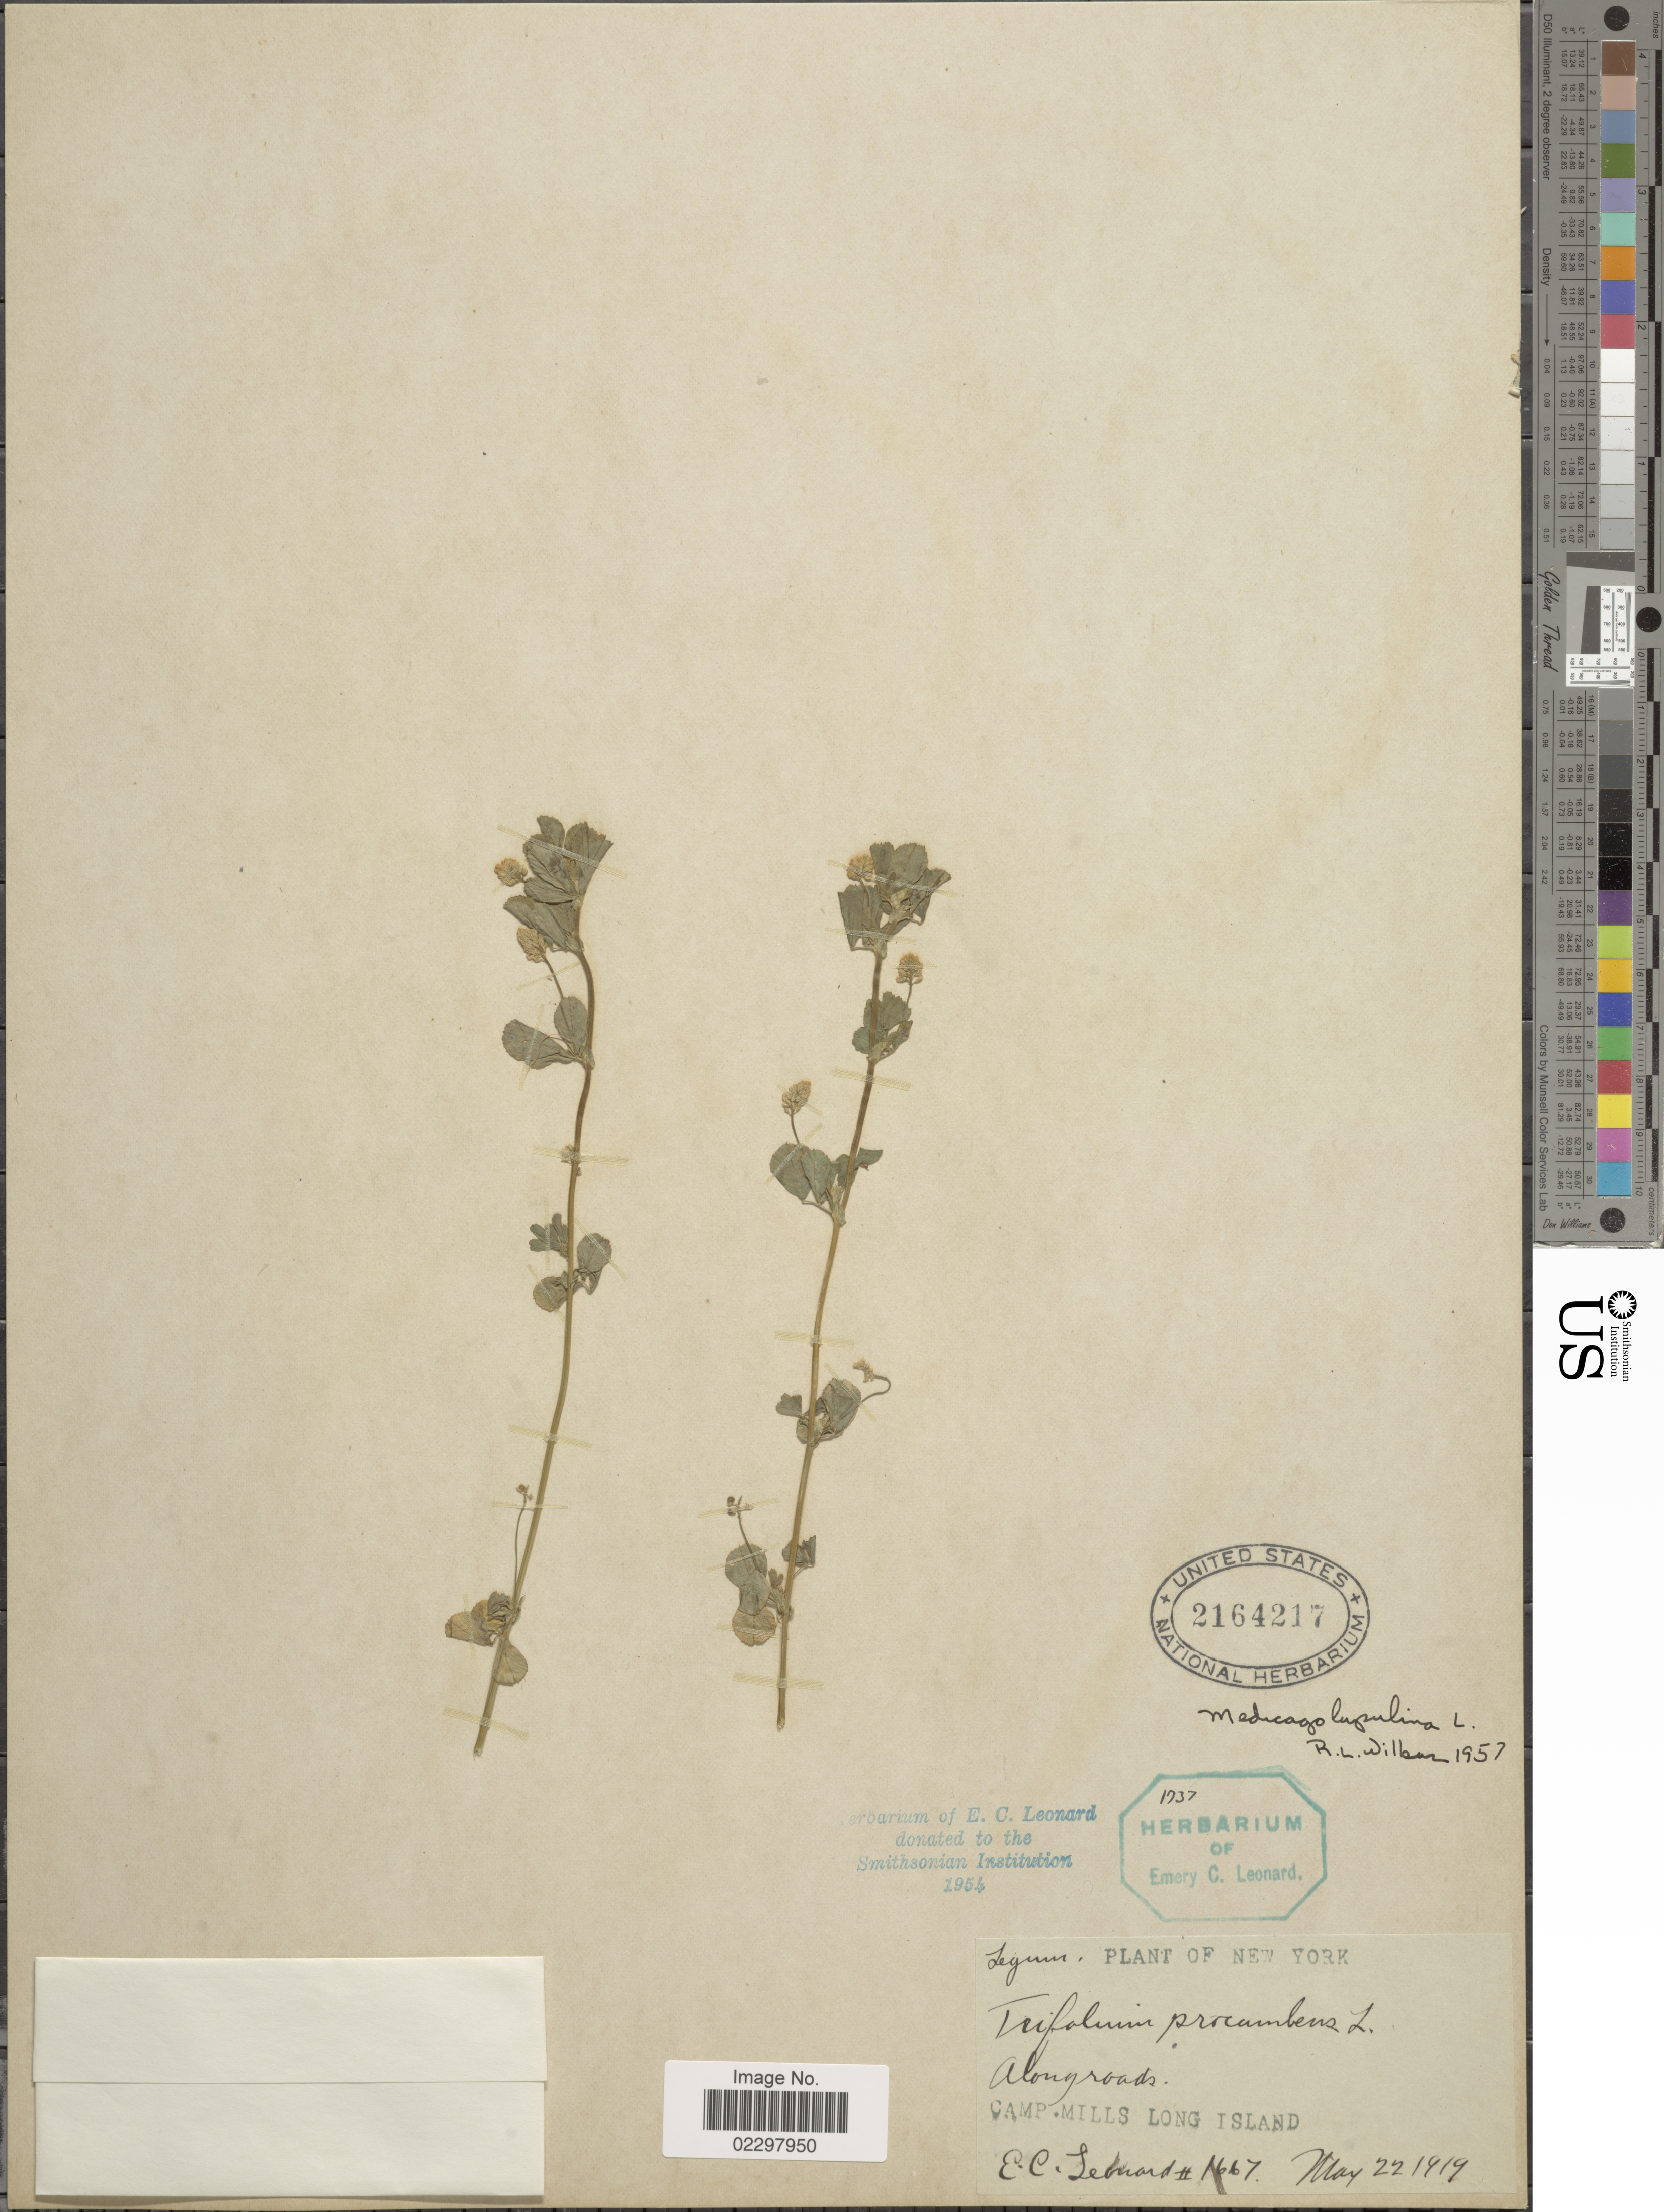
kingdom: Plantae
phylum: Tracheophyta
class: Magnoliopsida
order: Fabales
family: Fabaceae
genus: Trifolium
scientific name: Trifolium procumbens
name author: L.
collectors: E. C. Leonard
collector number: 1667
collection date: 1919-05-22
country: United States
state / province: New York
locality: Along roads, Camp. mills Long Island.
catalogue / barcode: US 2164217